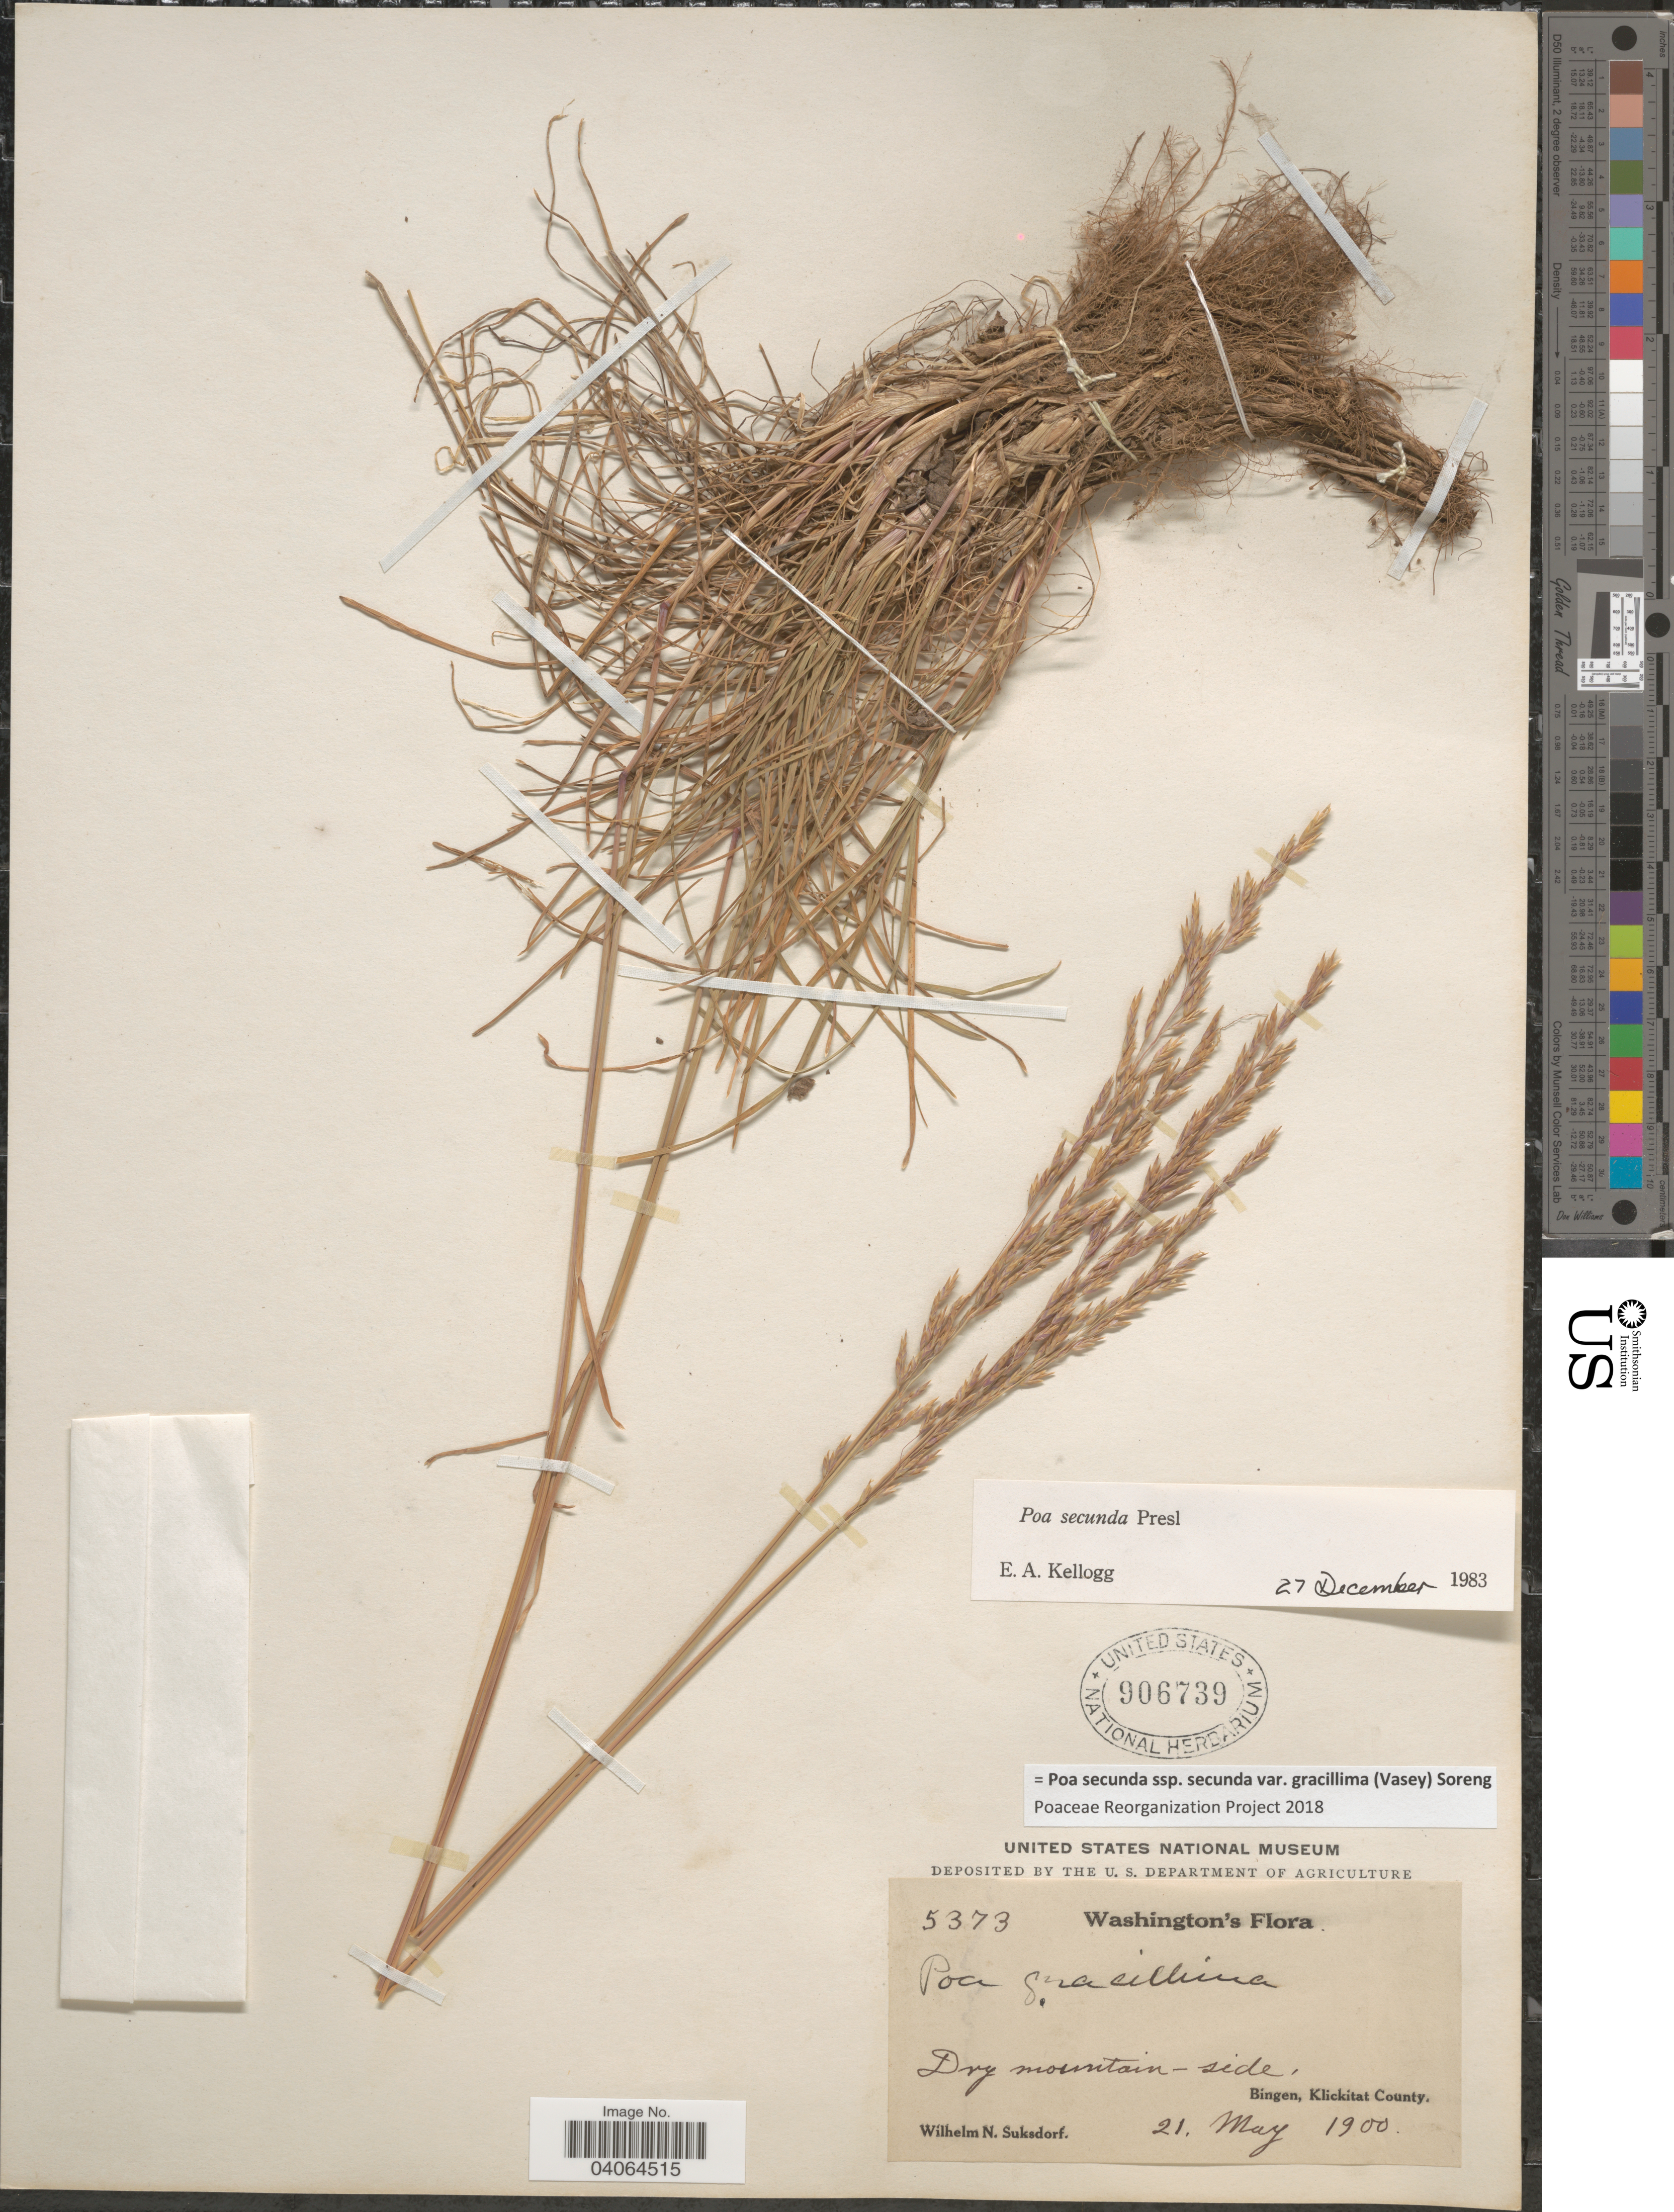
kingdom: Plantae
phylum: Tracheophyta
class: Liliopsida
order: Poales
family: Poaceae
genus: Poa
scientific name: Poa secunda subsp. secunda var. gracillima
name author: (Vasey) Soreng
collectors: W. N. Suksdorf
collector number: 5373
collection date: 1900-05-21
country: United States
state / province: Washington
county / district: Klickitat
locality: Dry mountain-side, Bingen, Klickitat County.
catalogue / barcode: US 906739